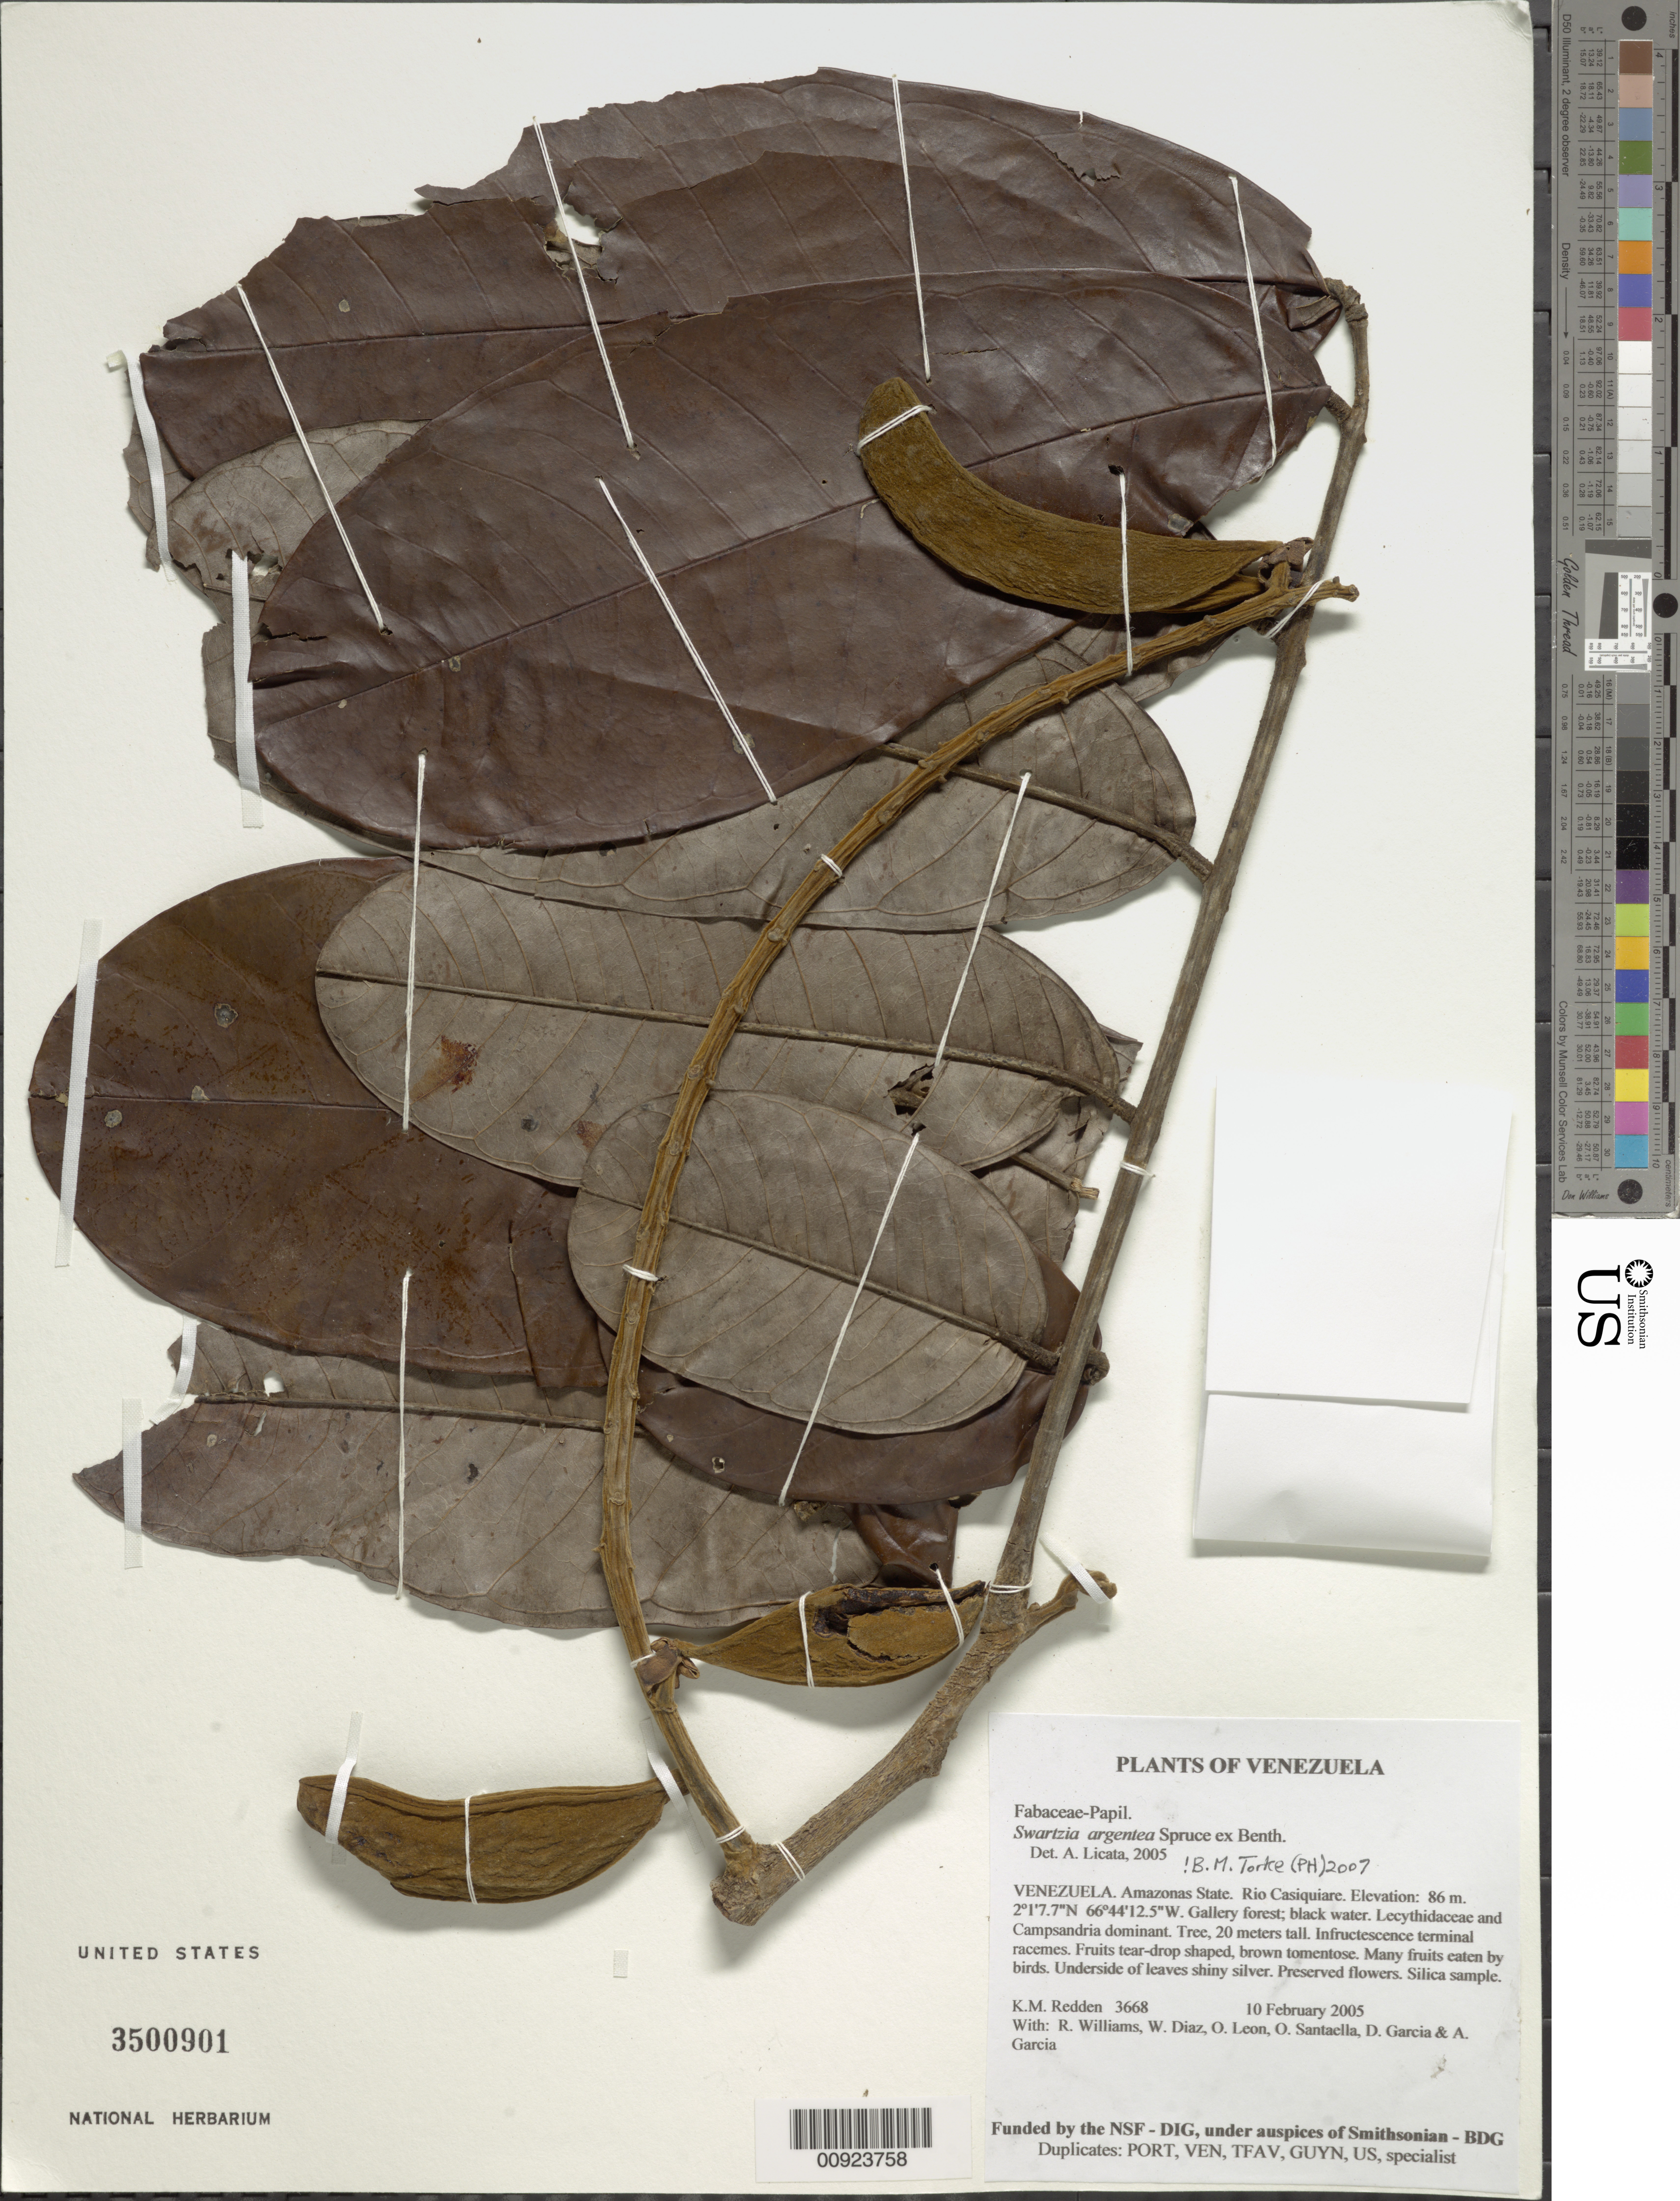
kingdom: Plantae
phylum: Tracheophyta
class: Magnoliopsida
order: Fabales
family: Fabaceae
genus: Swartzia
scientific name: Swartzia argentea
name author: Spruce ex Benth.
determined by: Licata, A., (PORT), Univ. Nac. Exp. de los Llanos Ezequiel Zamora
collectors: K. M. Redden, R. Williams, W. Díaz P., O. León, O. Santaella, D. Garcia & A. Garcia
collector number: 3668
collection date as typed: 10 February 2005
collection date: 2005-02-10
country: Venezuela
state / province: Amazonas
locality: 23 - Rio Casiquiare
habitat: Gallery forest; black water. Lecythidaceae and Campsiandra dominant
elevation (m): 86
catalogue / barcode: US 3500901